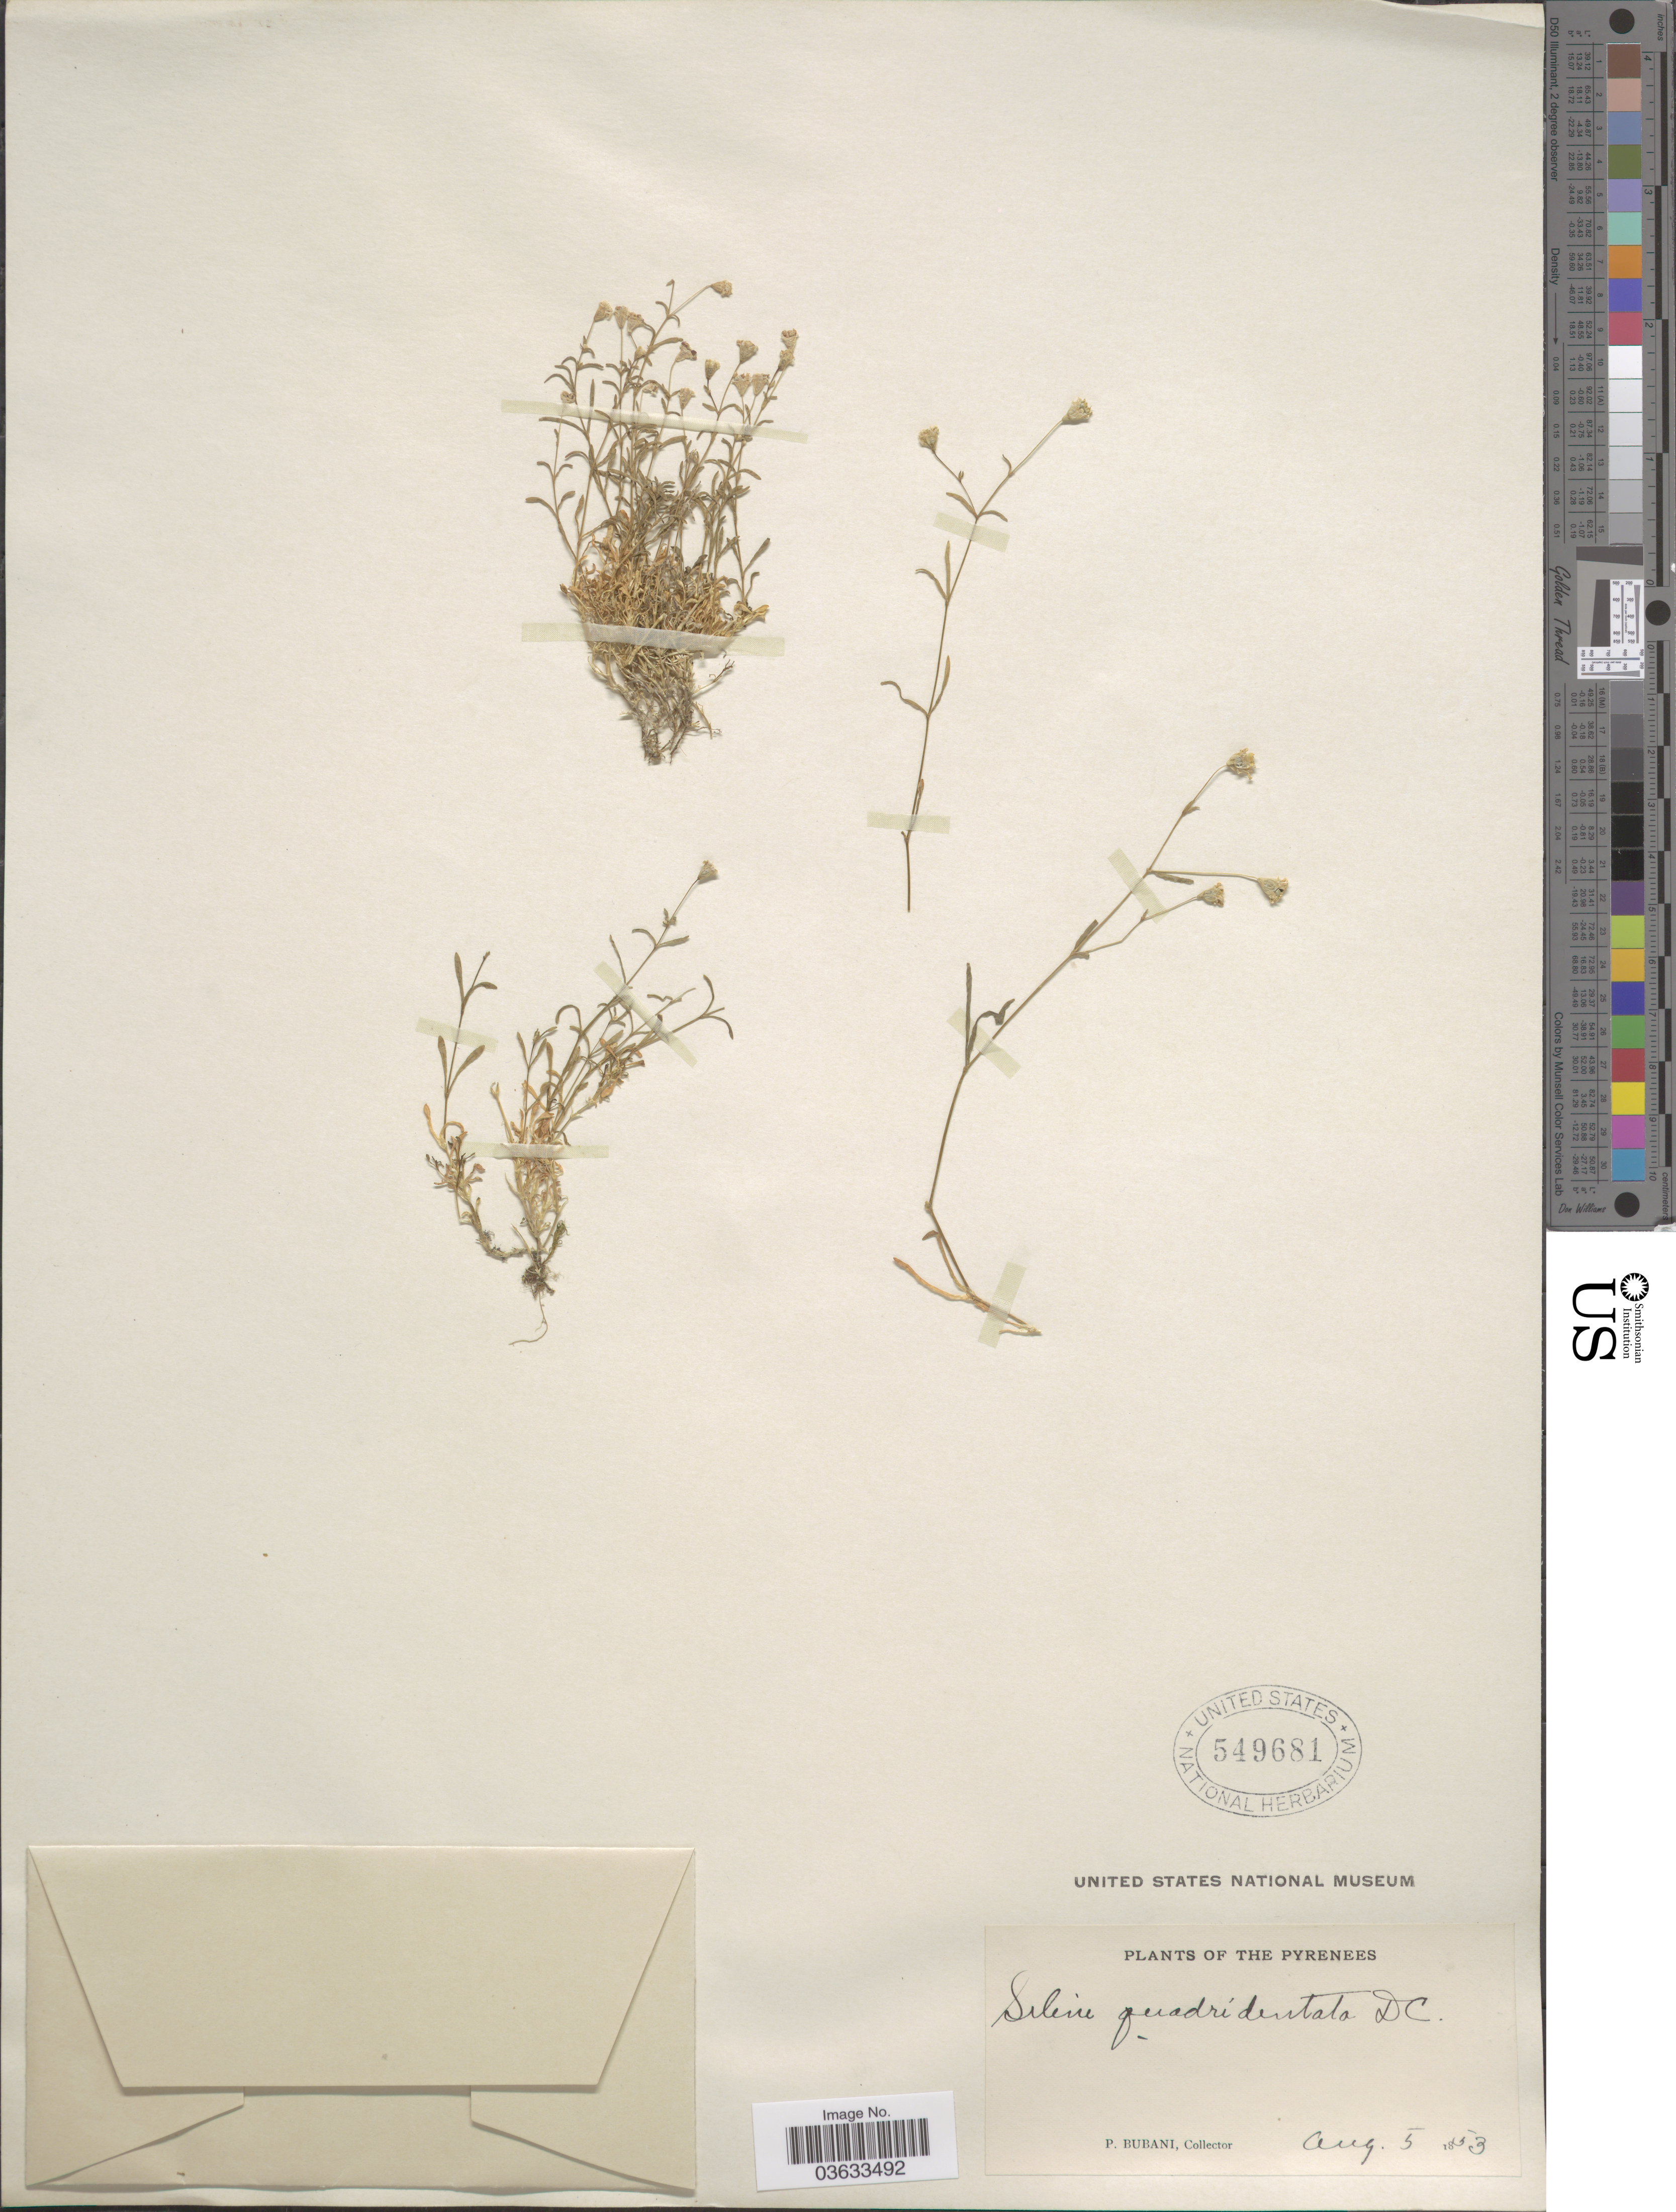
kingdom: Plantae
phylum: Tracheophyta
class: Magnoliopsida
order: Caryophyllales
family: Caryophyllaceae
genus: Silene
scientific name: Silene quadridentata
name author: Pers.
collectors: P. Bubani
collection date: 1853-08-05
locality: The Pyrenees.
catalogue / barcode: US 549681